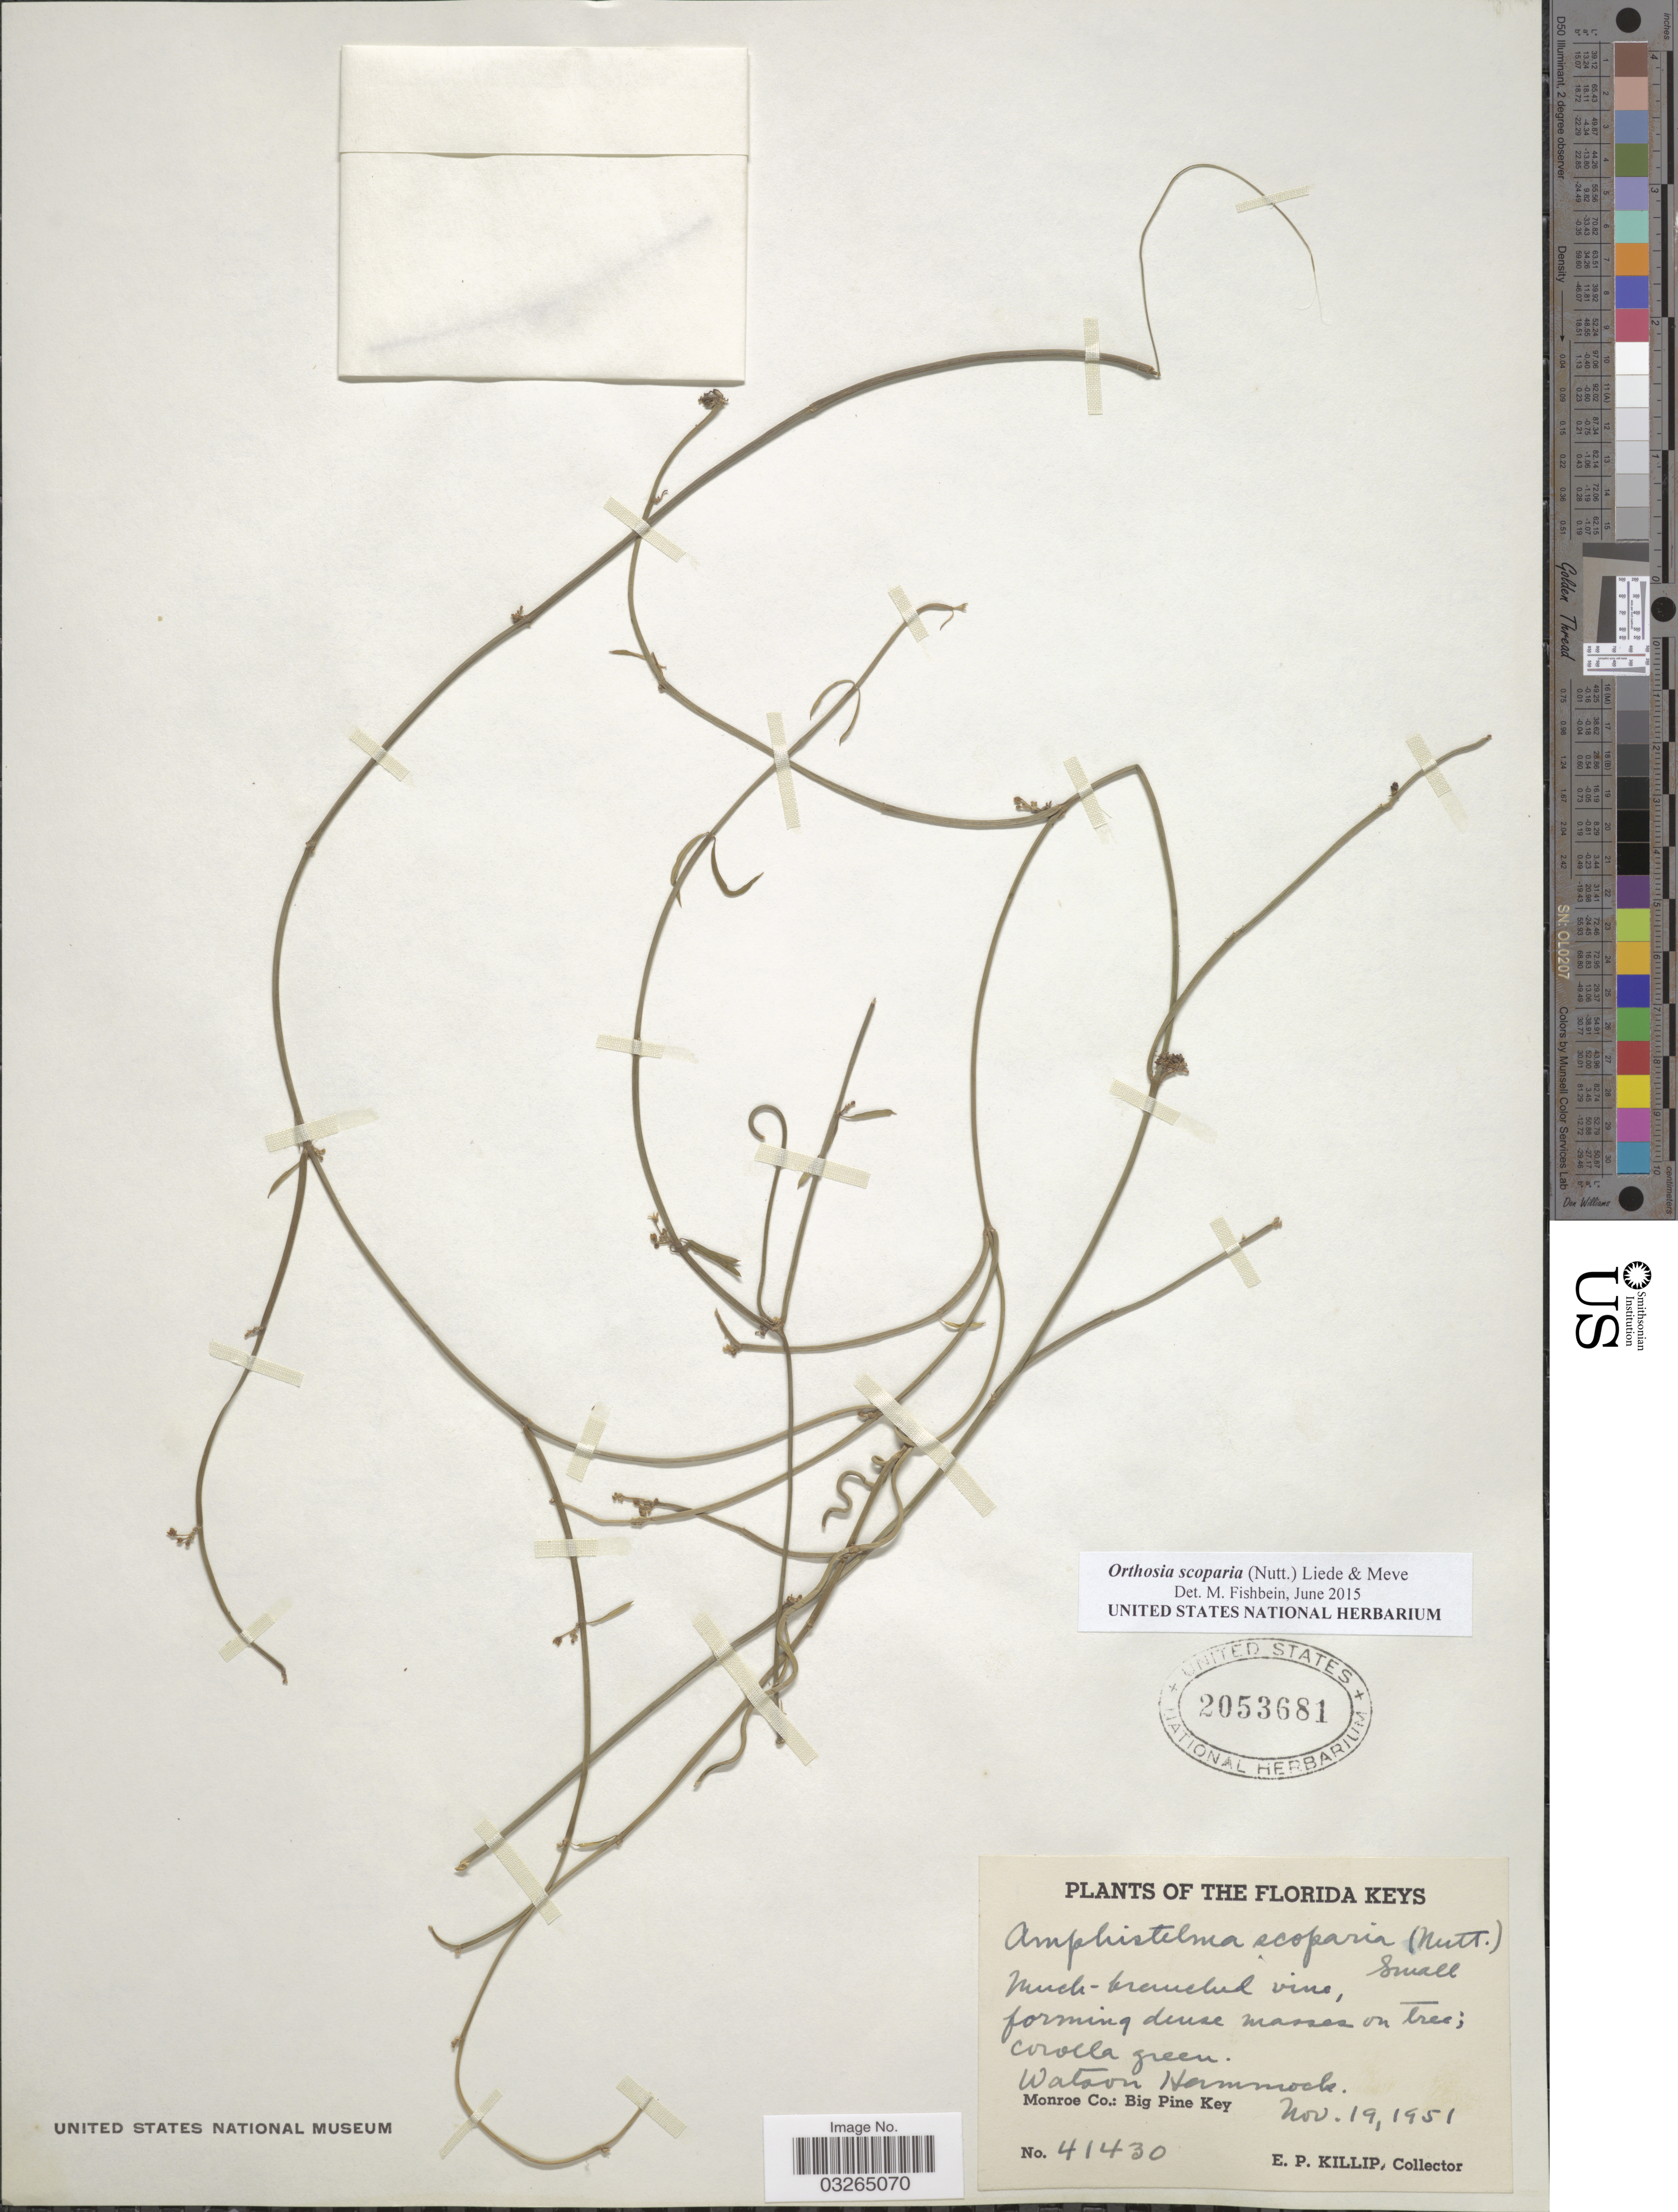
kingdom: Plantae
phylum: Tracheophyta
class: Magnoliopsida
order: Gentianales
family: Apocynaceae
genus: Orthosia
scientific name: Orthosia scoparia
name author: (Nutt.) Liede & Meve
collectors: E. P. Killip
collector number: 41430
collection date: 1951-11-19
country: United States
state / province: Florida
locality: The Florida Keys. Watson Hammock. Monroe Co.: Big Pine Key.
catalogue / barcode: US 2053681